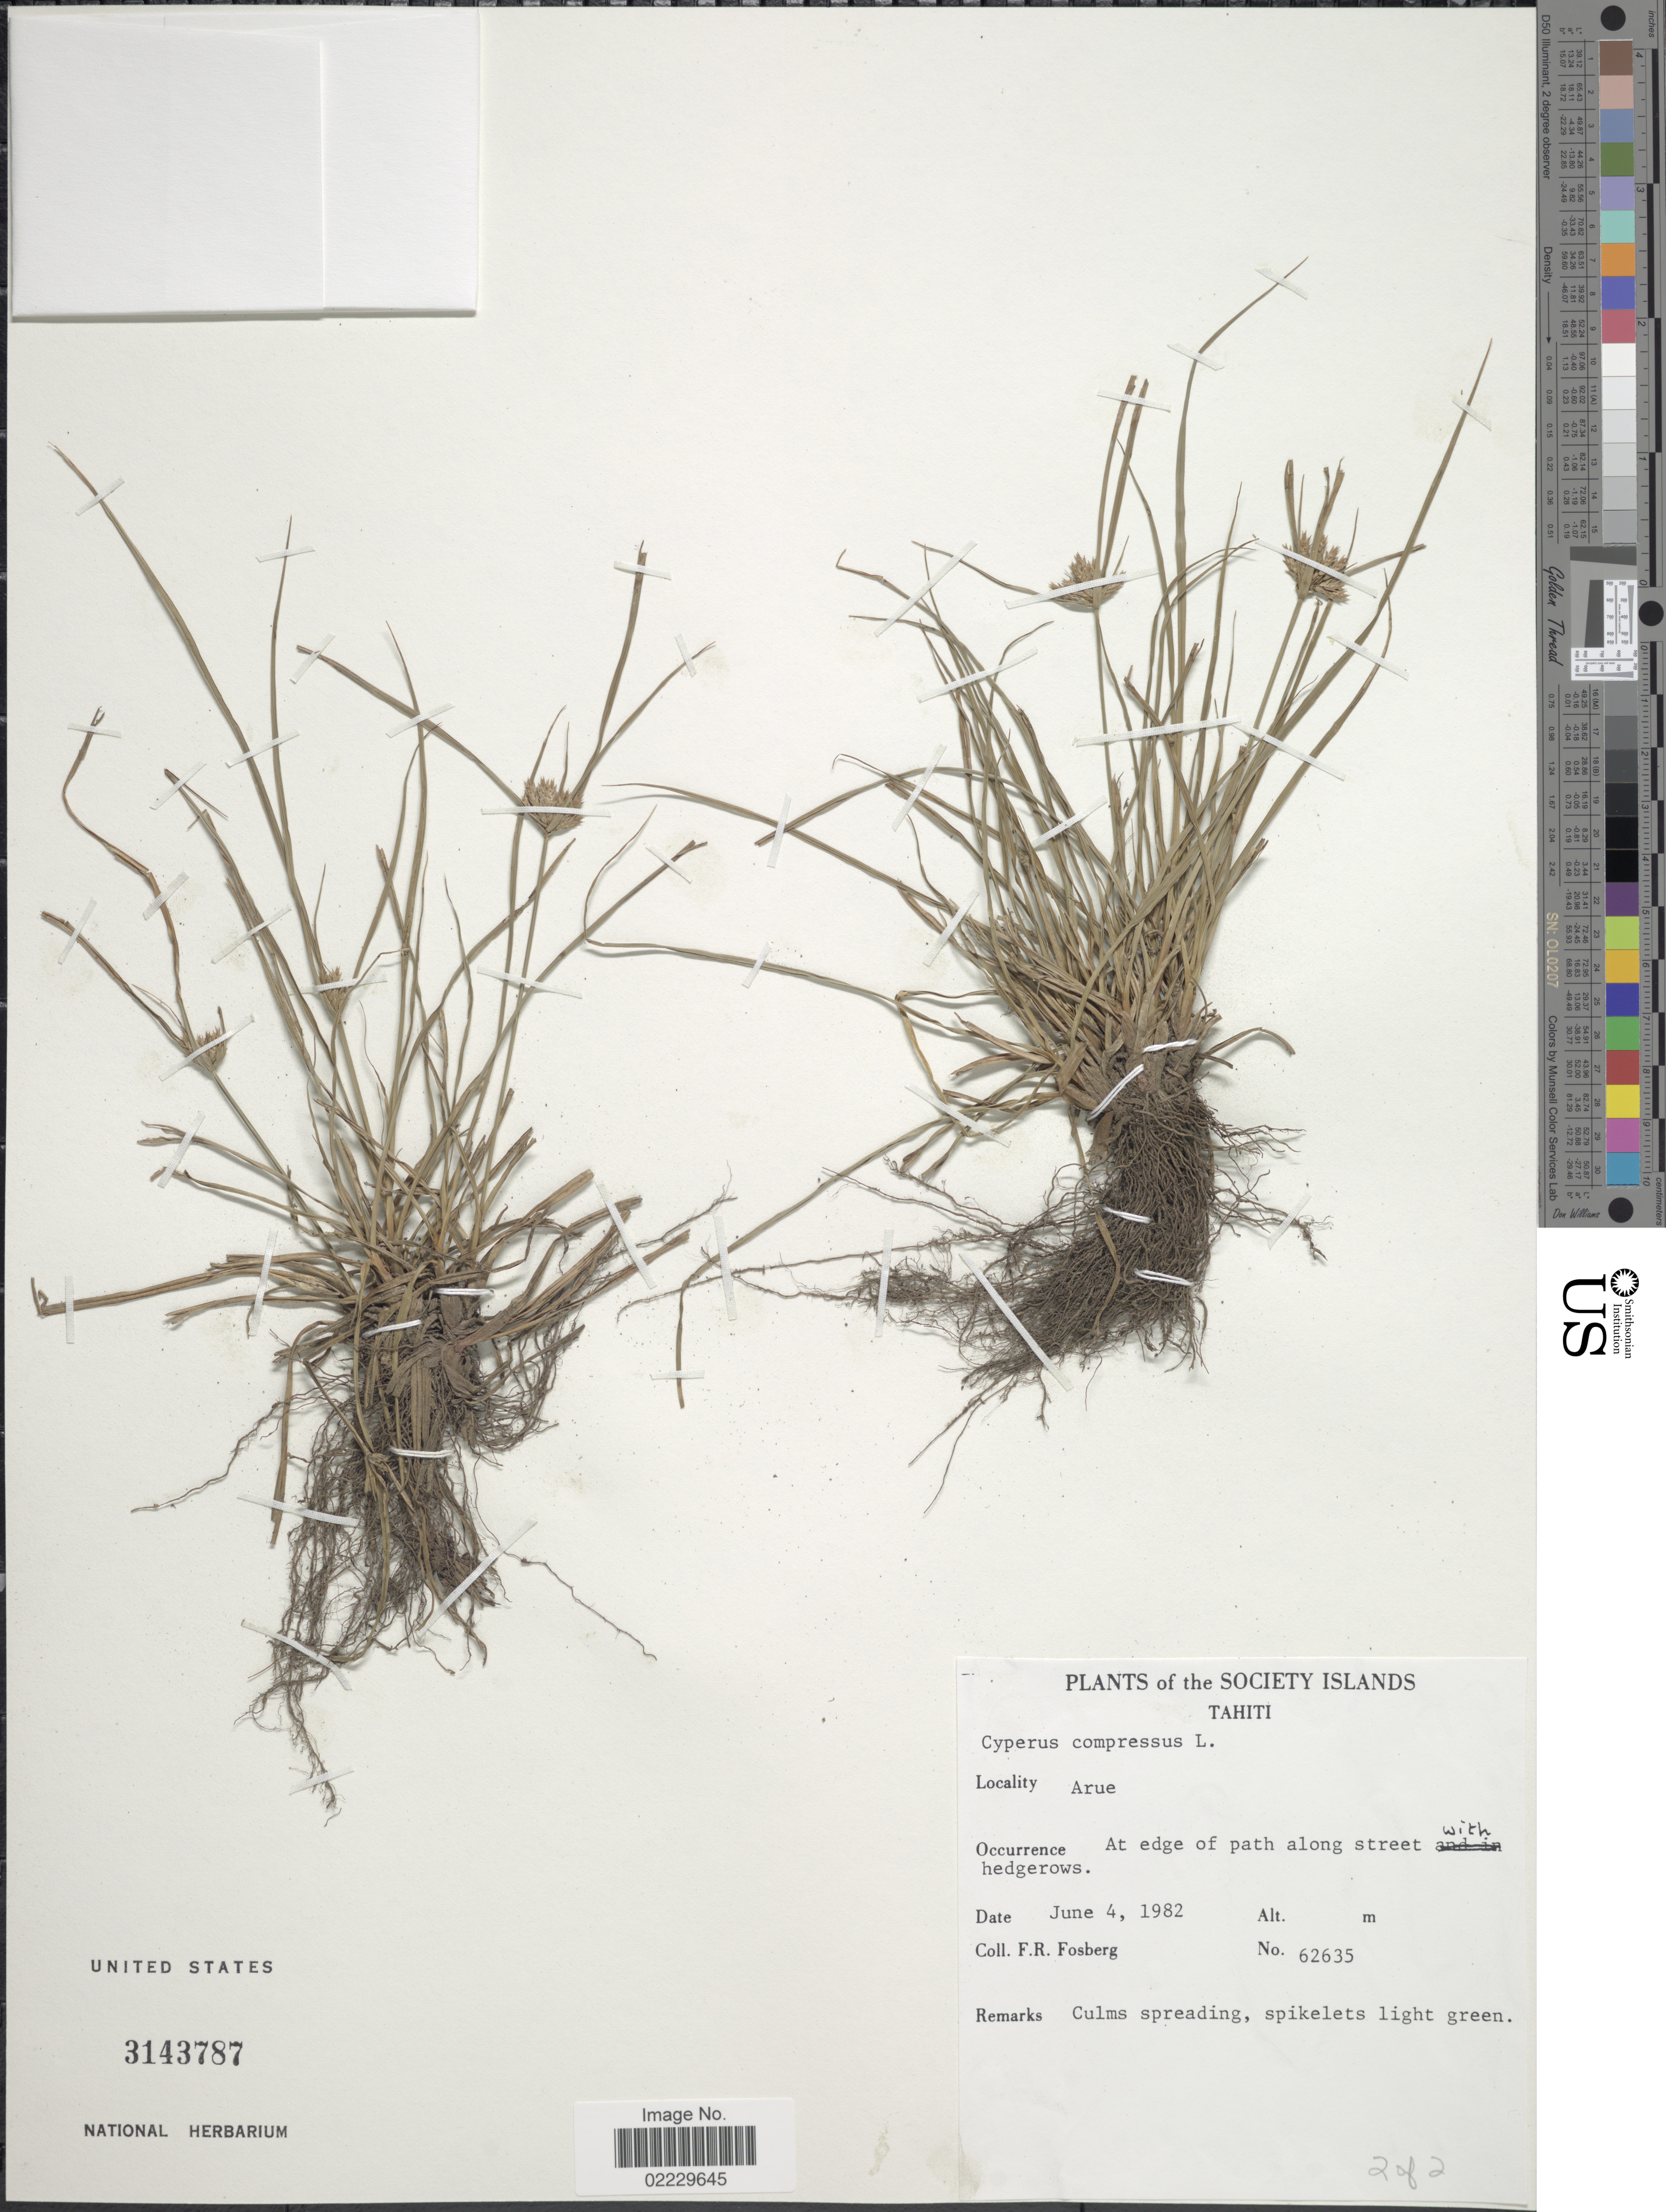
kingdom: Plantae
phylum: Tracheophyta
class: Liliopsida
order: Poales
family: Cyperaceae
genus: Cyperus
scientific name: Cyperus compressus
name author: L.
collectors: F. R. Fosberg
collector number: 62635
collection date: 1982-06-04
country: French Polynesia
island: Tahiti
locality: Society Islands, Tahiti, Arue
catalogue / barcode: US 3143787